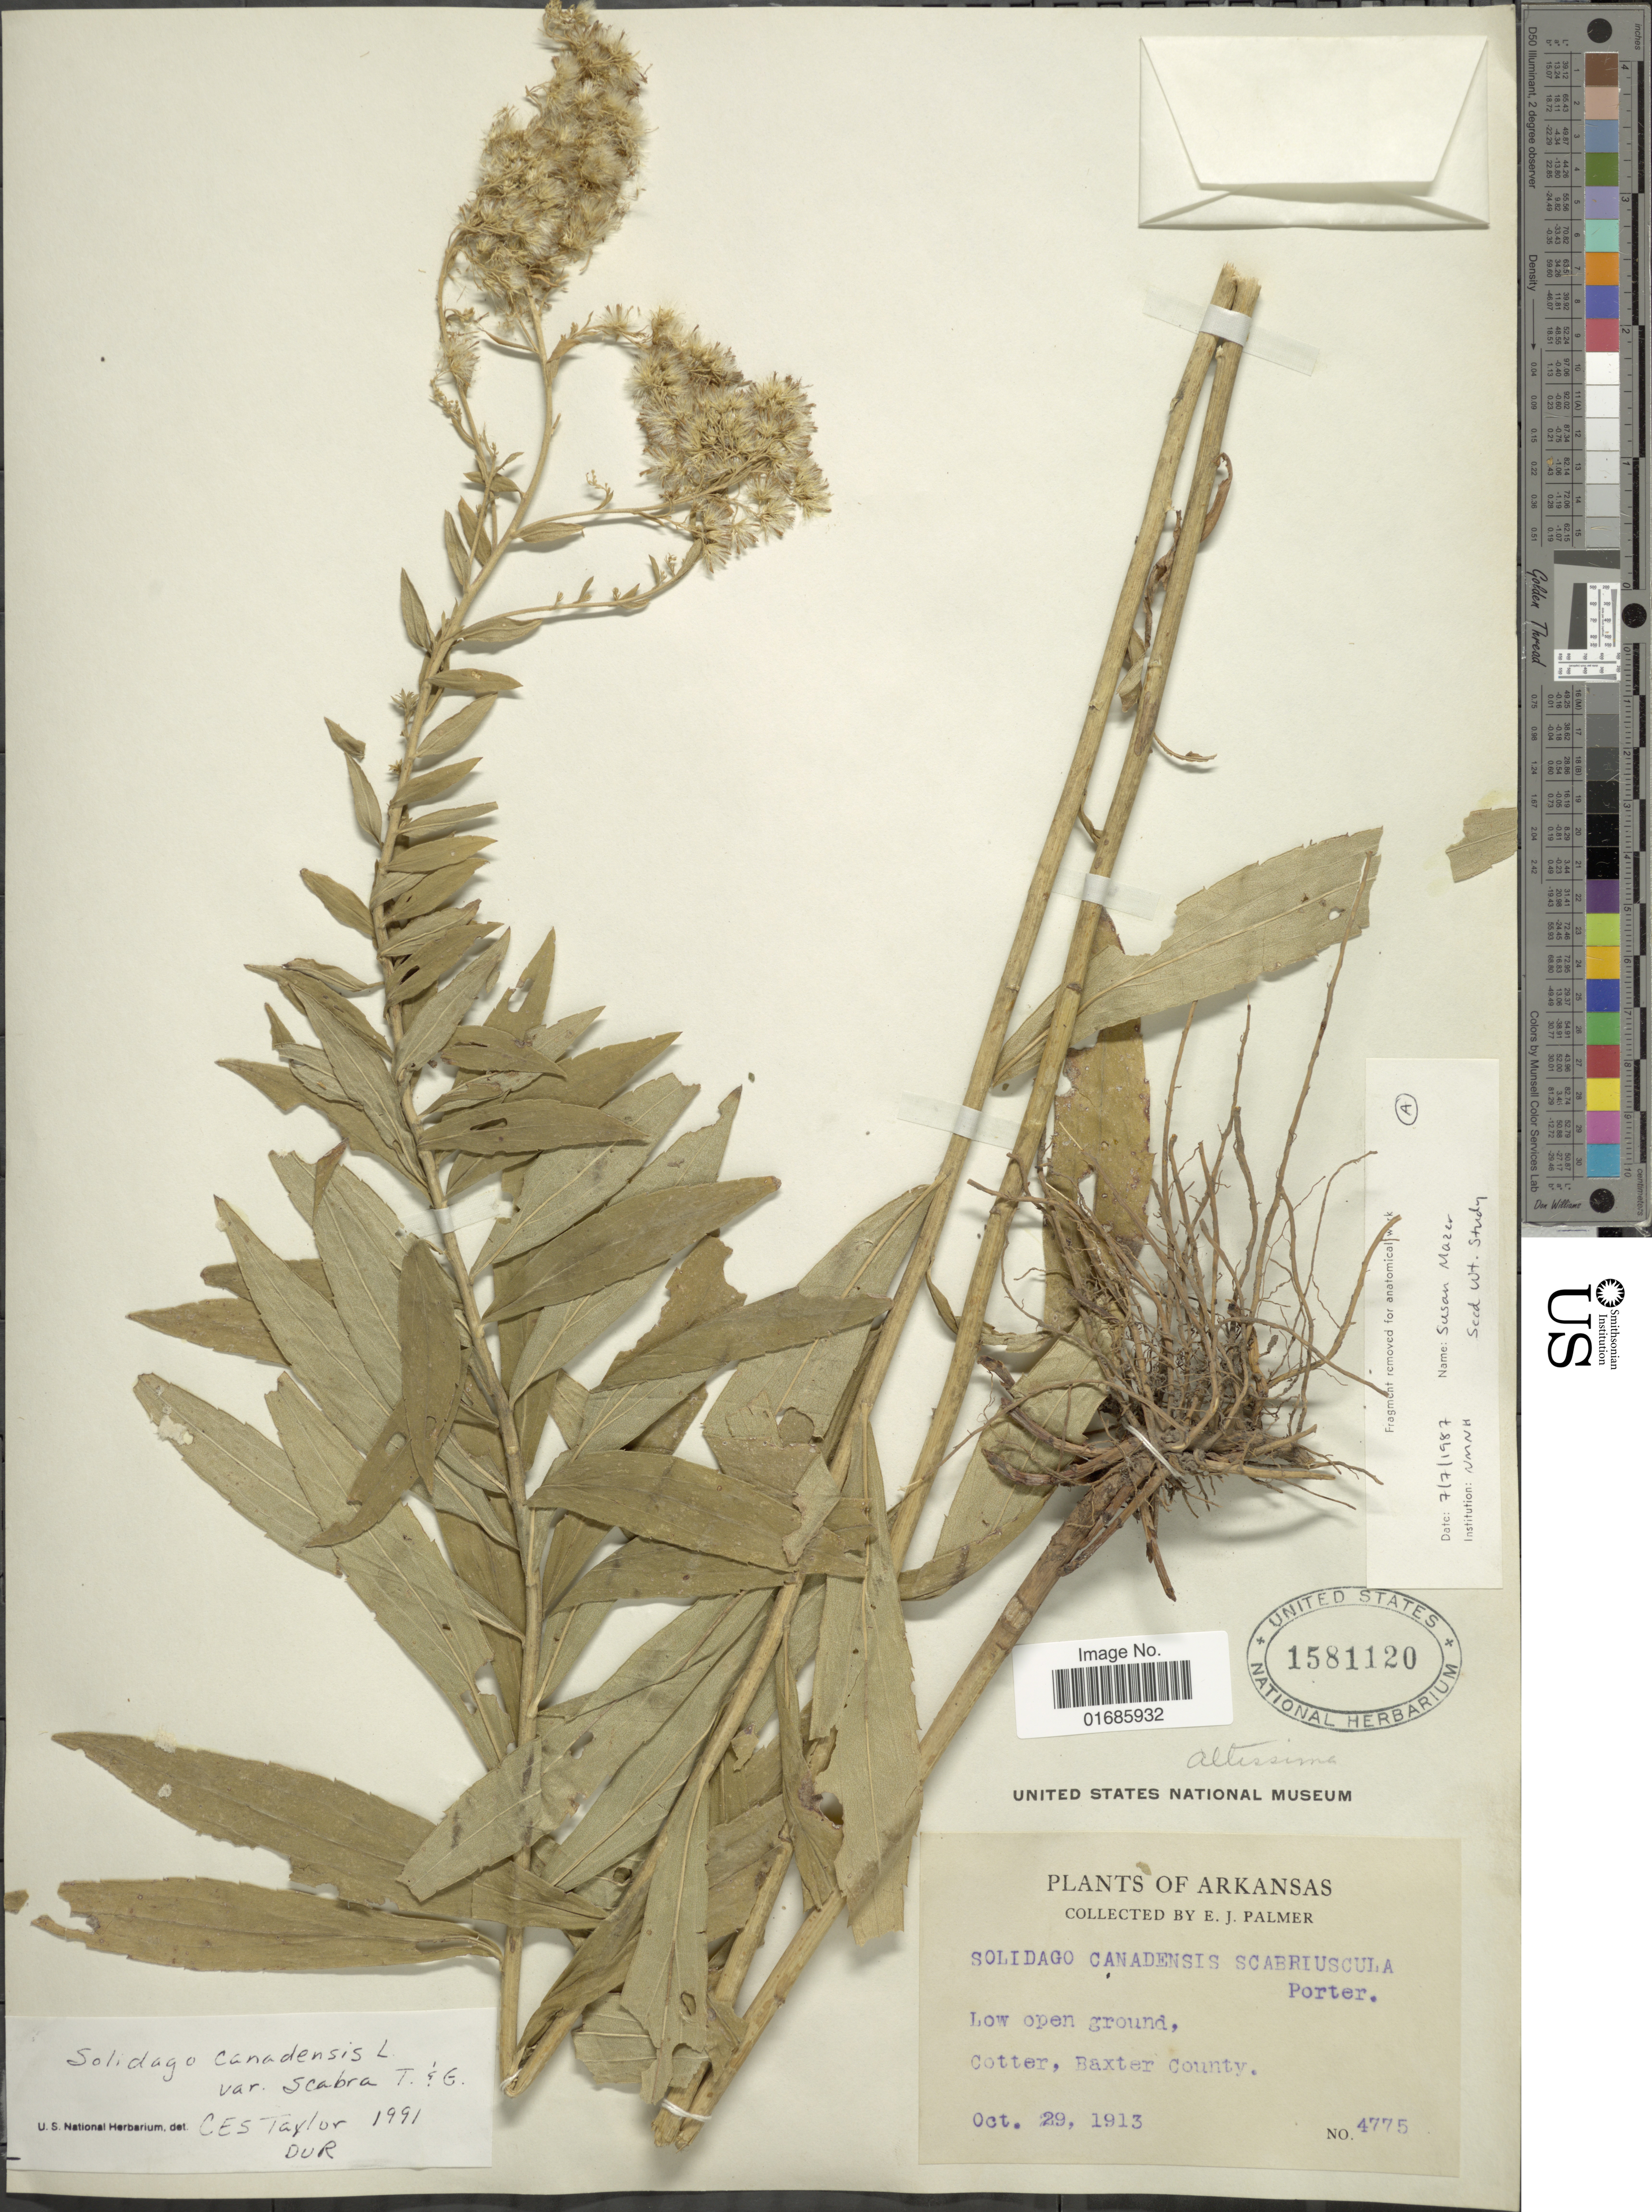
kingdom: Plantae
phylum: Tracheophyta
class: Magnoliopsida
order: Asterales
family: Asteraceae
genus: Solidago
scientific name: Solidago canadensis var. scabra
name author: (Muhl. ex Willd.) Torr. & A. Gray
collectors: E. J. Palmer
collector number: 4775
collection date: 1913-10-29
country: United States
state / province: Arkansas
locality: Cotter, Baxter County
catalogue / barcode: US 1581120